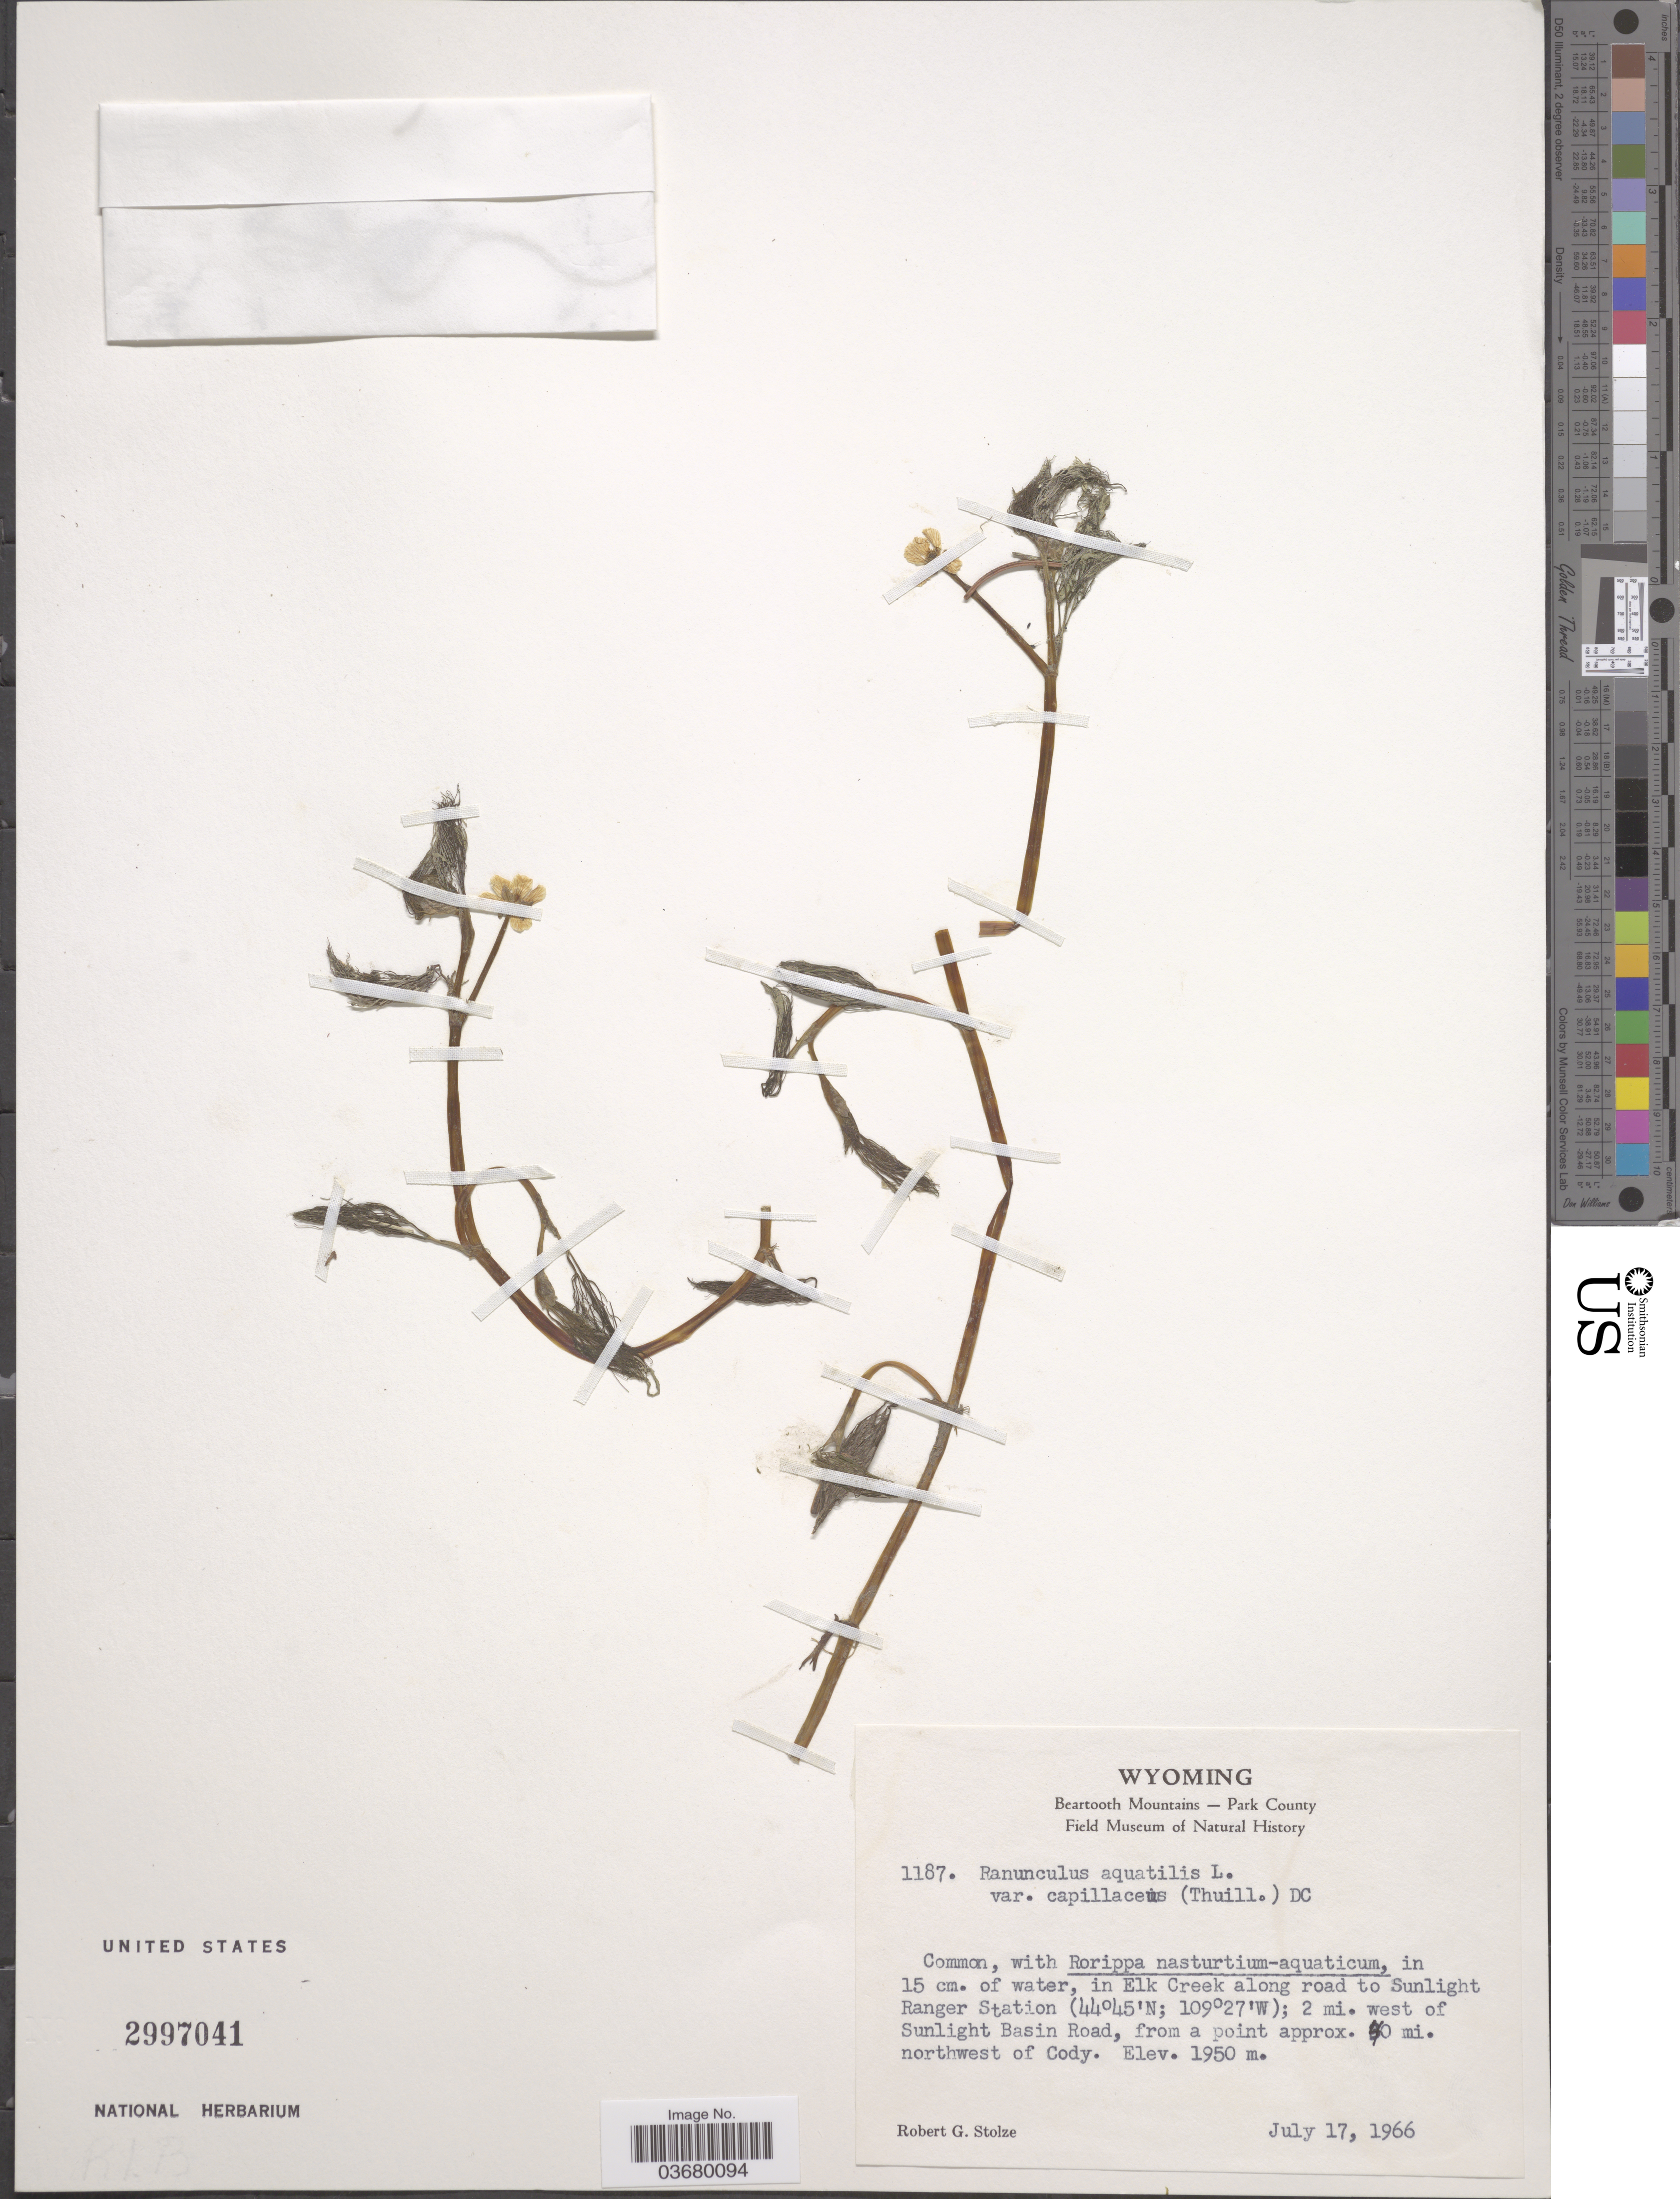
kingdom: Plantae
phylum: Tracheophyta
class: Magnoliopsida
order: Ranunculales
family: Ranunculaceae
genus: Ranunculus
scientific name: Ranunculus trichophyllus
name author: Chaix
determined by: Strong, Mark T., (BOT), Smithsonian Institution - National Museum of Natural History (UNITED STATES)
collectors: R. G. Stolze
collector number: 1187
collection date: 1966-07-17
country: United States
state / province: Wyoming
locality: Elk Creek along road to Sunlight Ranger Station; 2 mi. west of Sunlight Basin Road, from a point approx. 70 mi. northwest of Cody.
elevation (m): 1950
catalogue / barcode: US 2997041